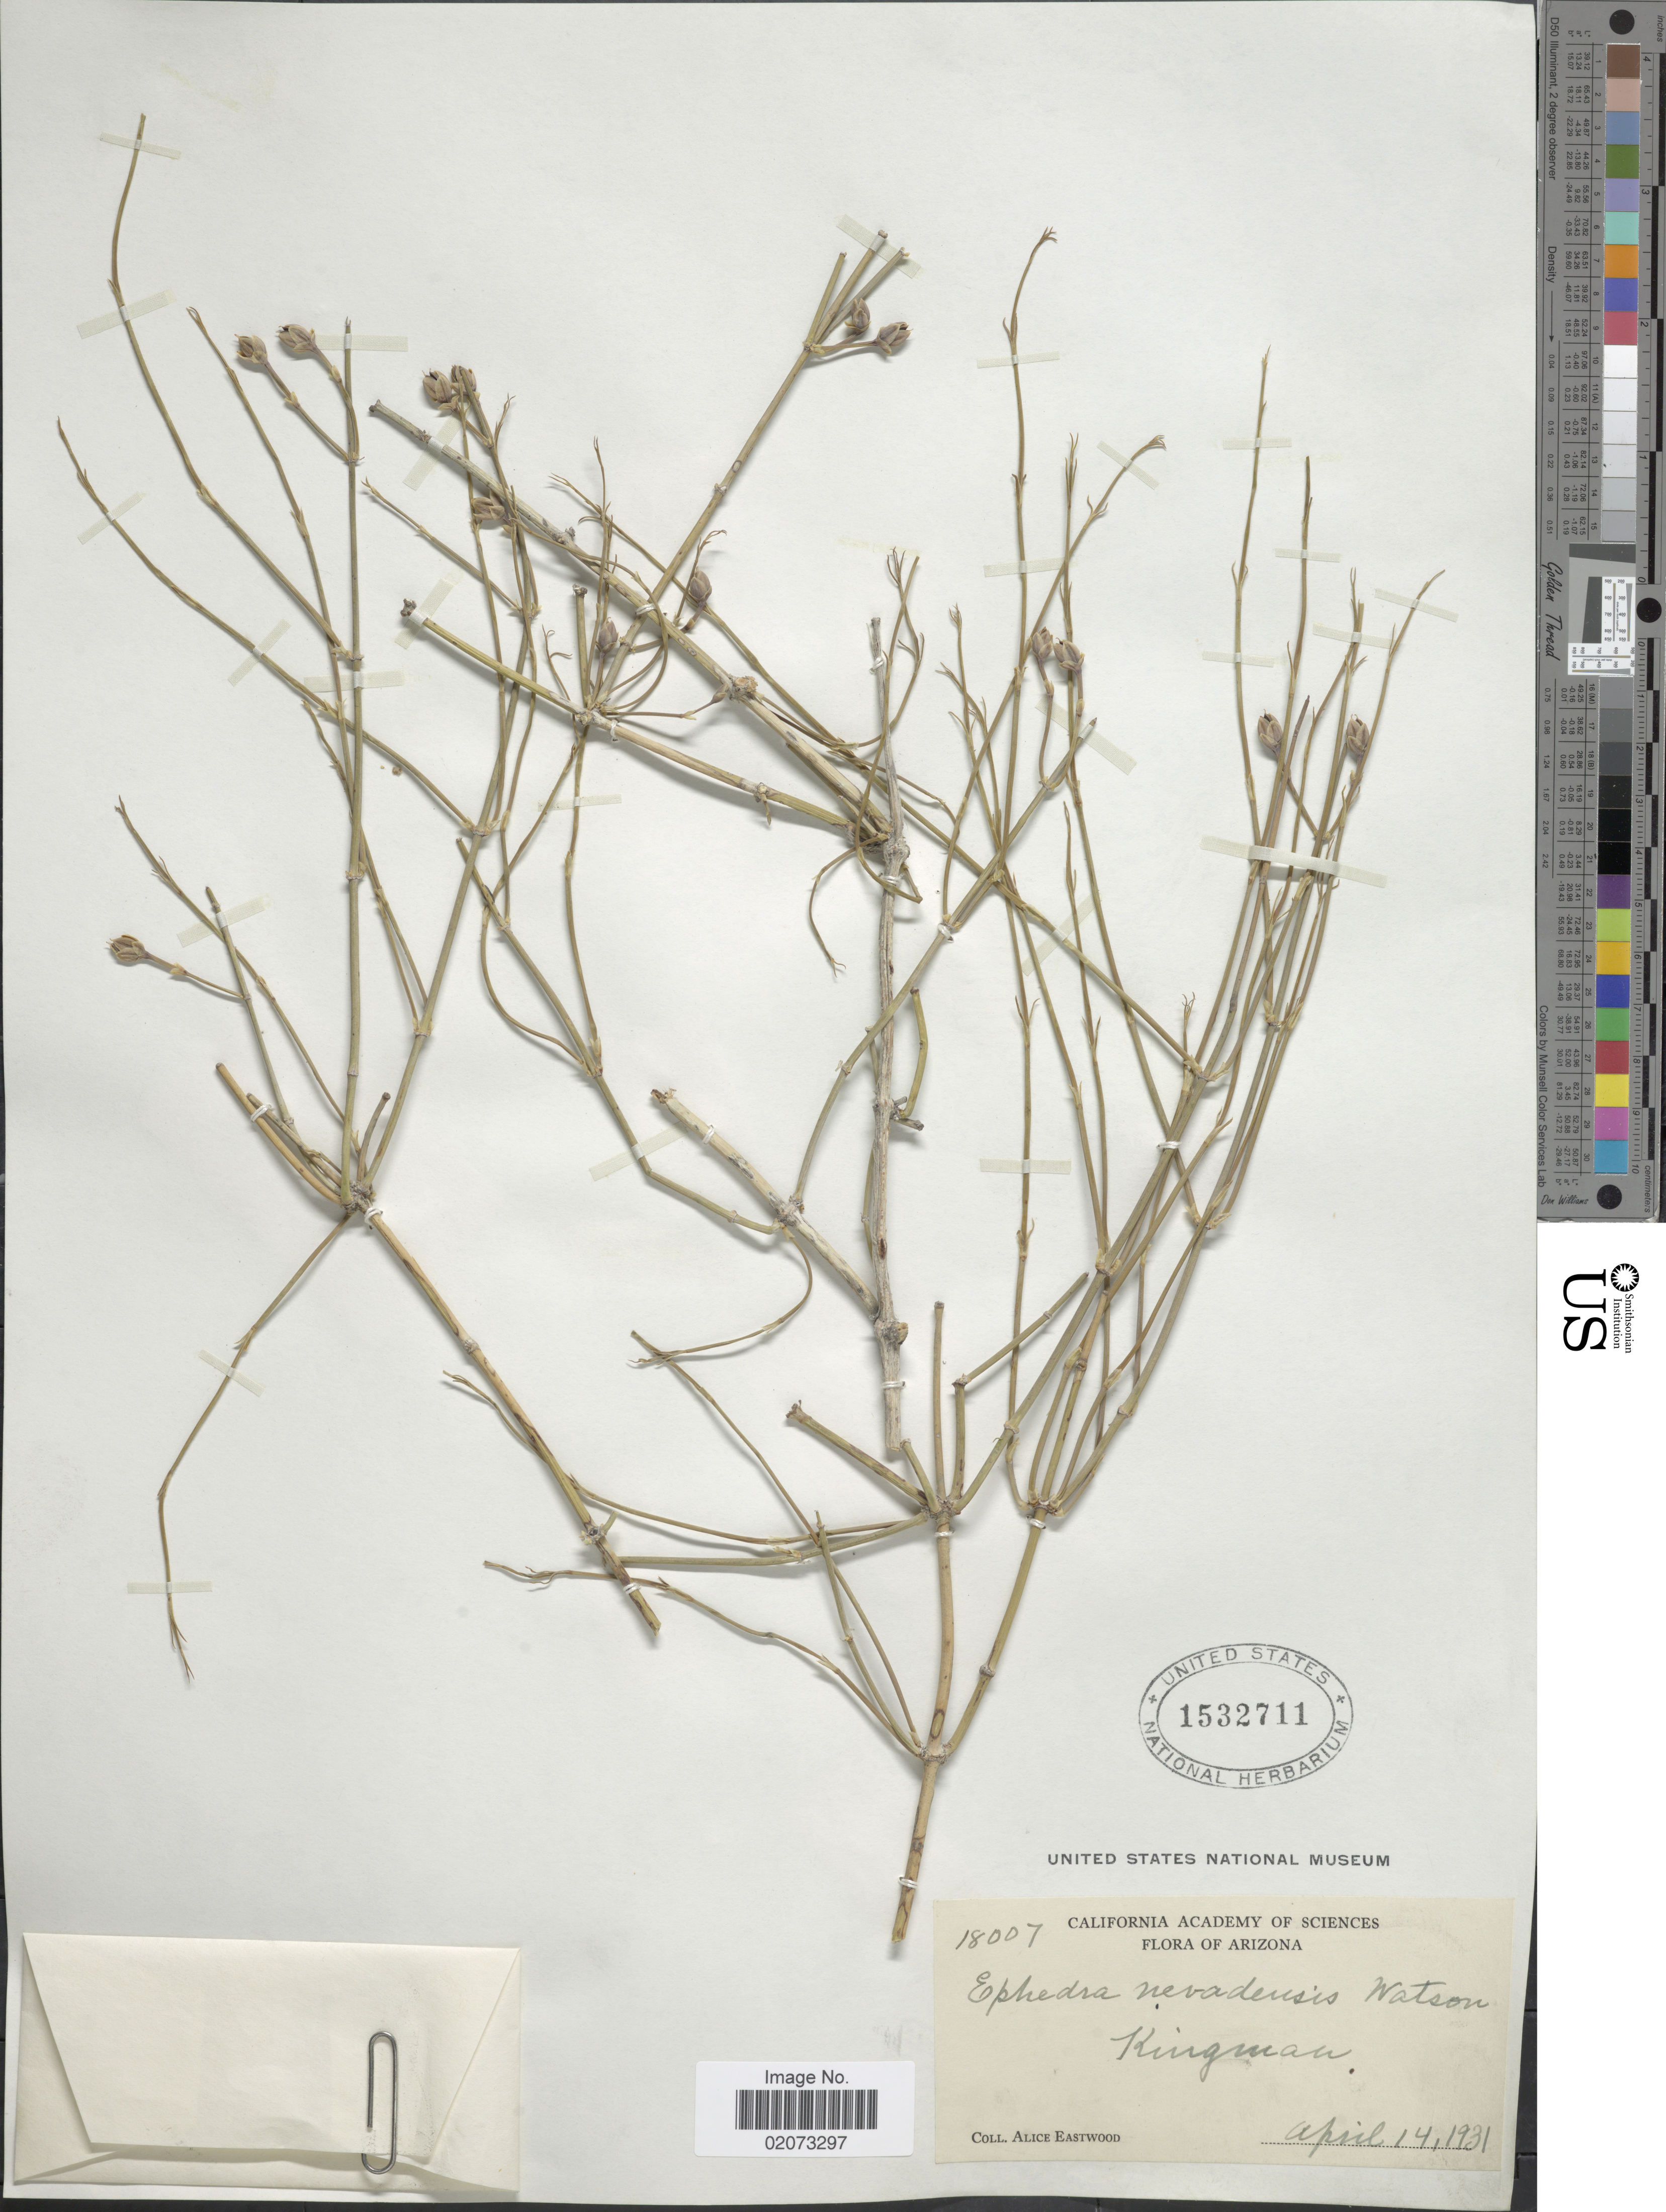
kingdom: Plantae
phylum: Tracheophyta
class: Gnetopsida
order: Ephedrales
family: Ephedraceae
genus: Ephedra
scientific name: Ephedra nevadensis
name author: S. Watson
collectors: A. Eastwood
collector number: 18007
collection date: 1931-04-14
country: United States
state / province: Arizona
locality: Arizona. Kingman.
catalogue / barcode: US 1532711